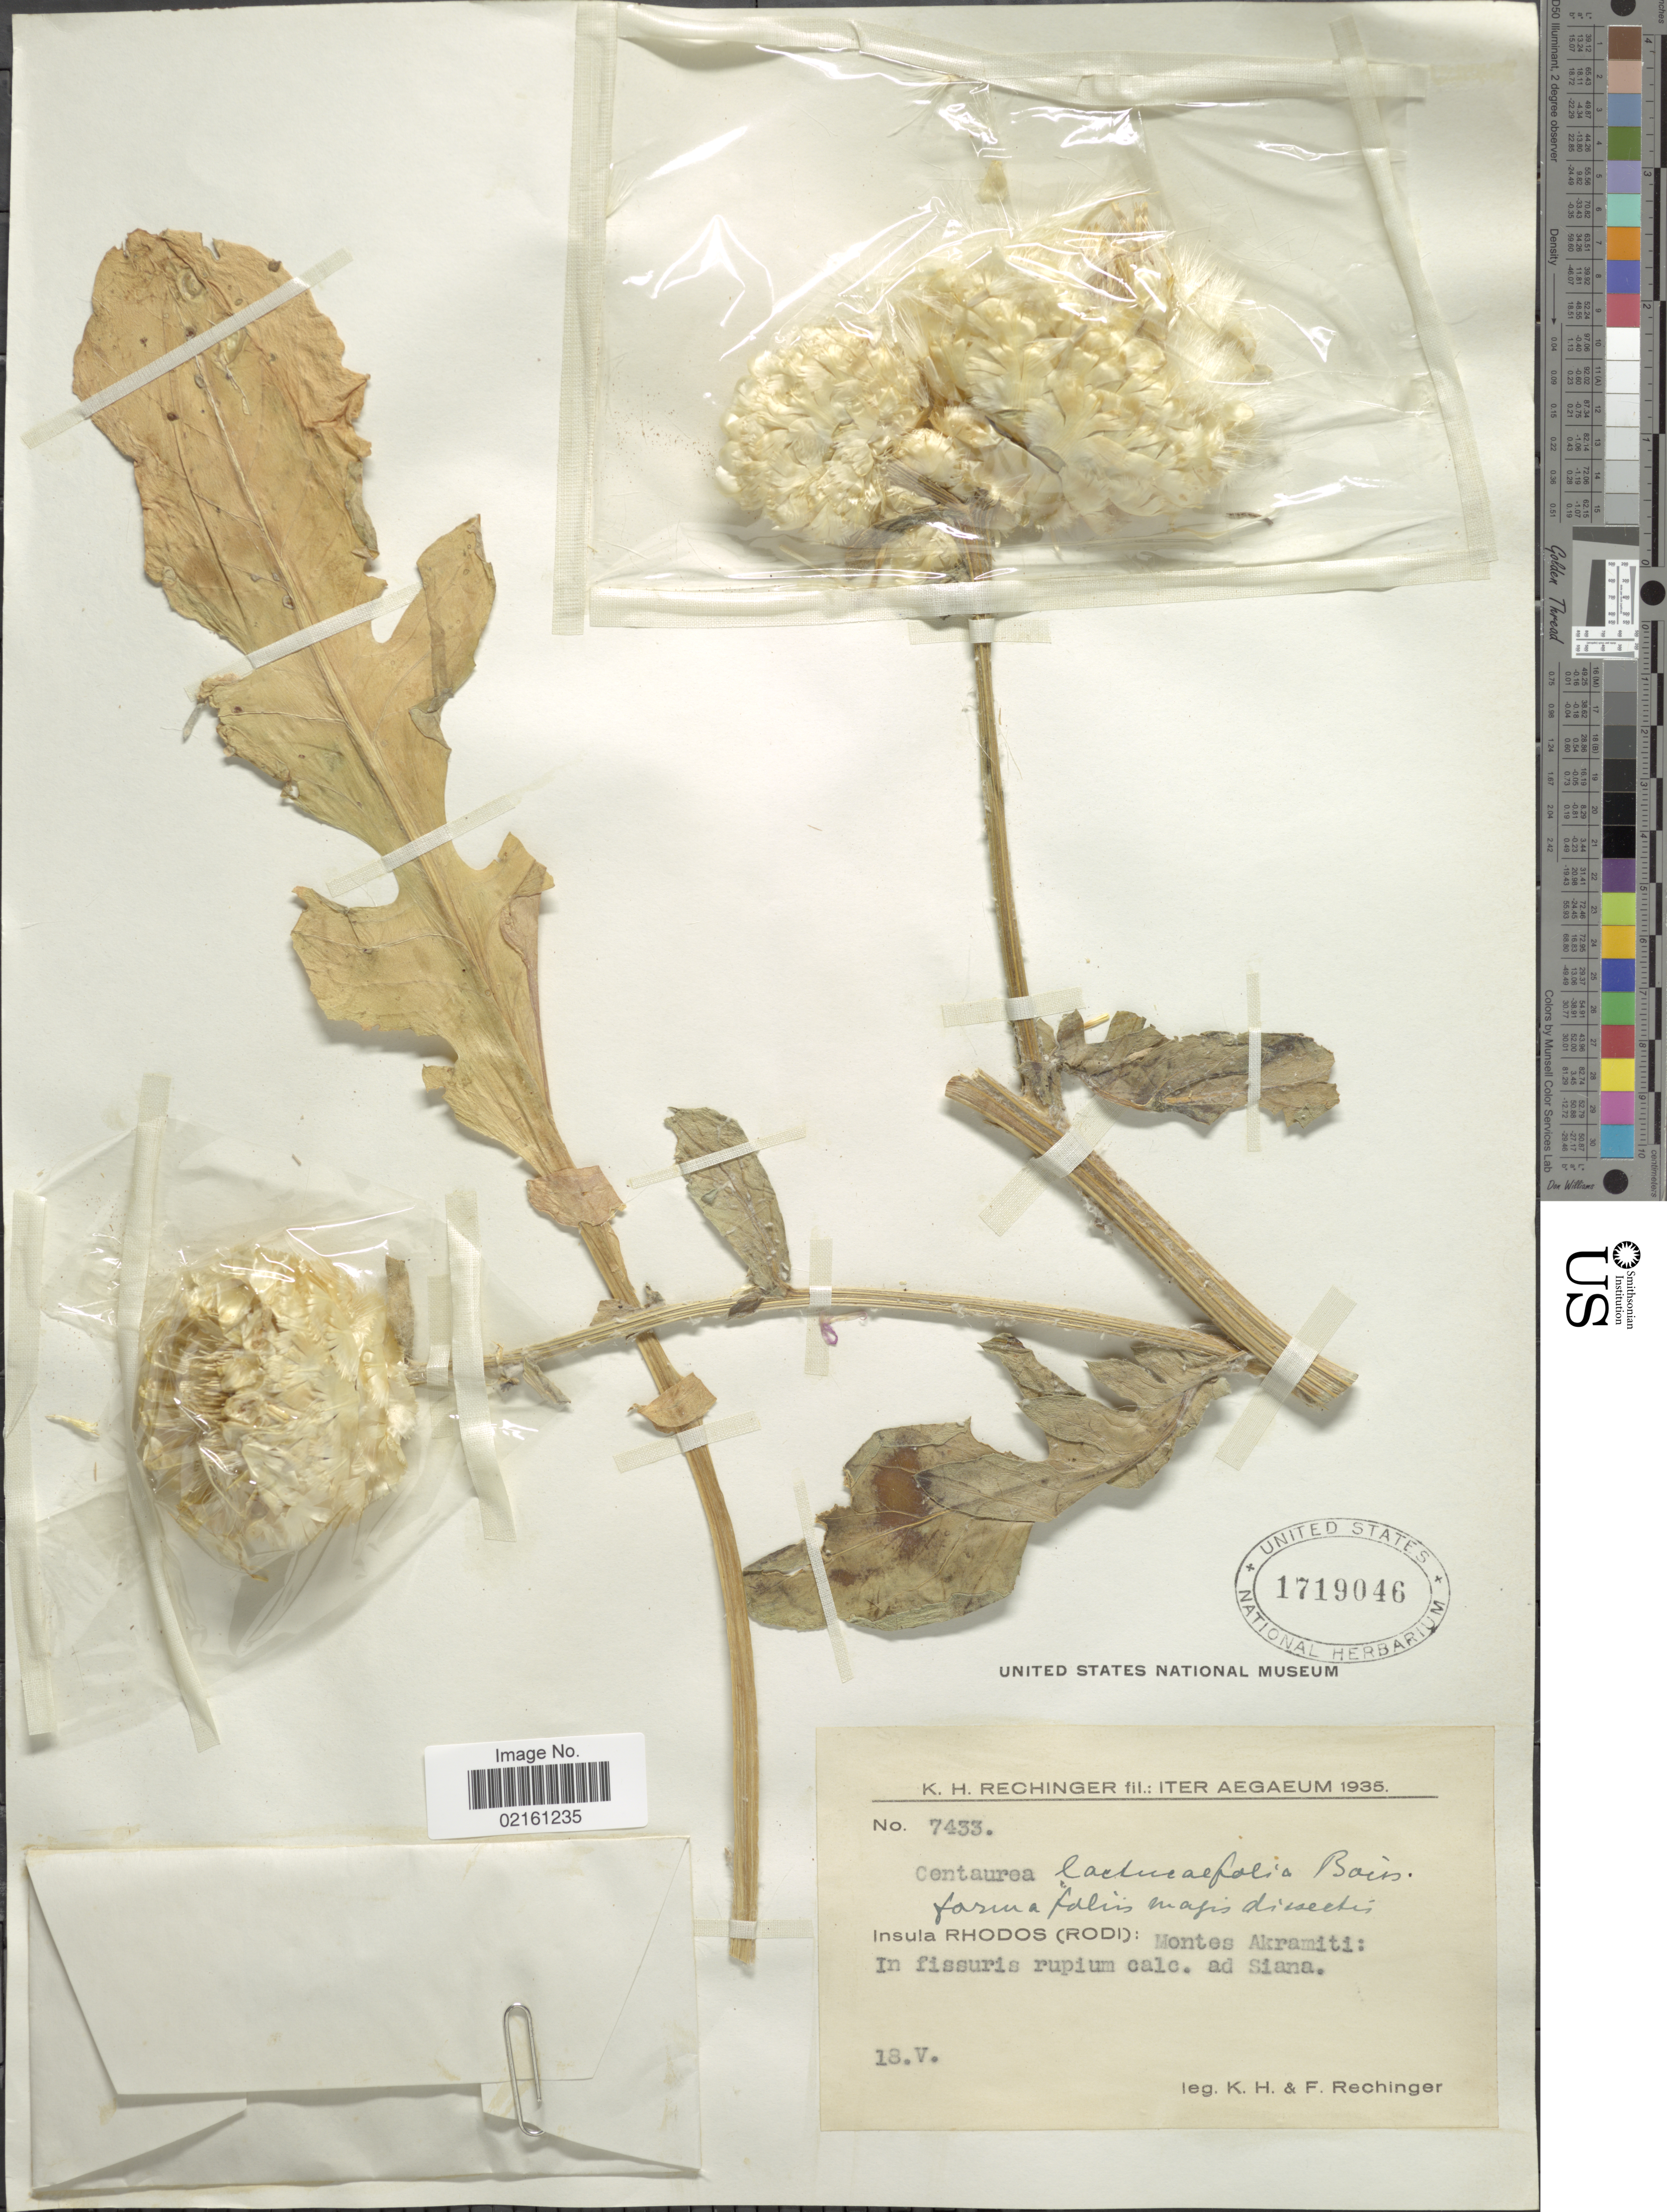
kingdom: Plantae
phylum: Tracheophyta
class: Magnoliopsida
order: Asterales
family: Asteraceae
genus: Centaurea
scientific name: Centaurea lactucifolia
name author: Boiss.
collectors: K. H. Rechinger & F. Rechinger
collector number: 7433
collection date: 1935-05-18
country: Greece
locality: Aegaeum, Insula Rhodos (Rodi), montes Akramiti, ad Siana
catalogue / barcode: US 1719046